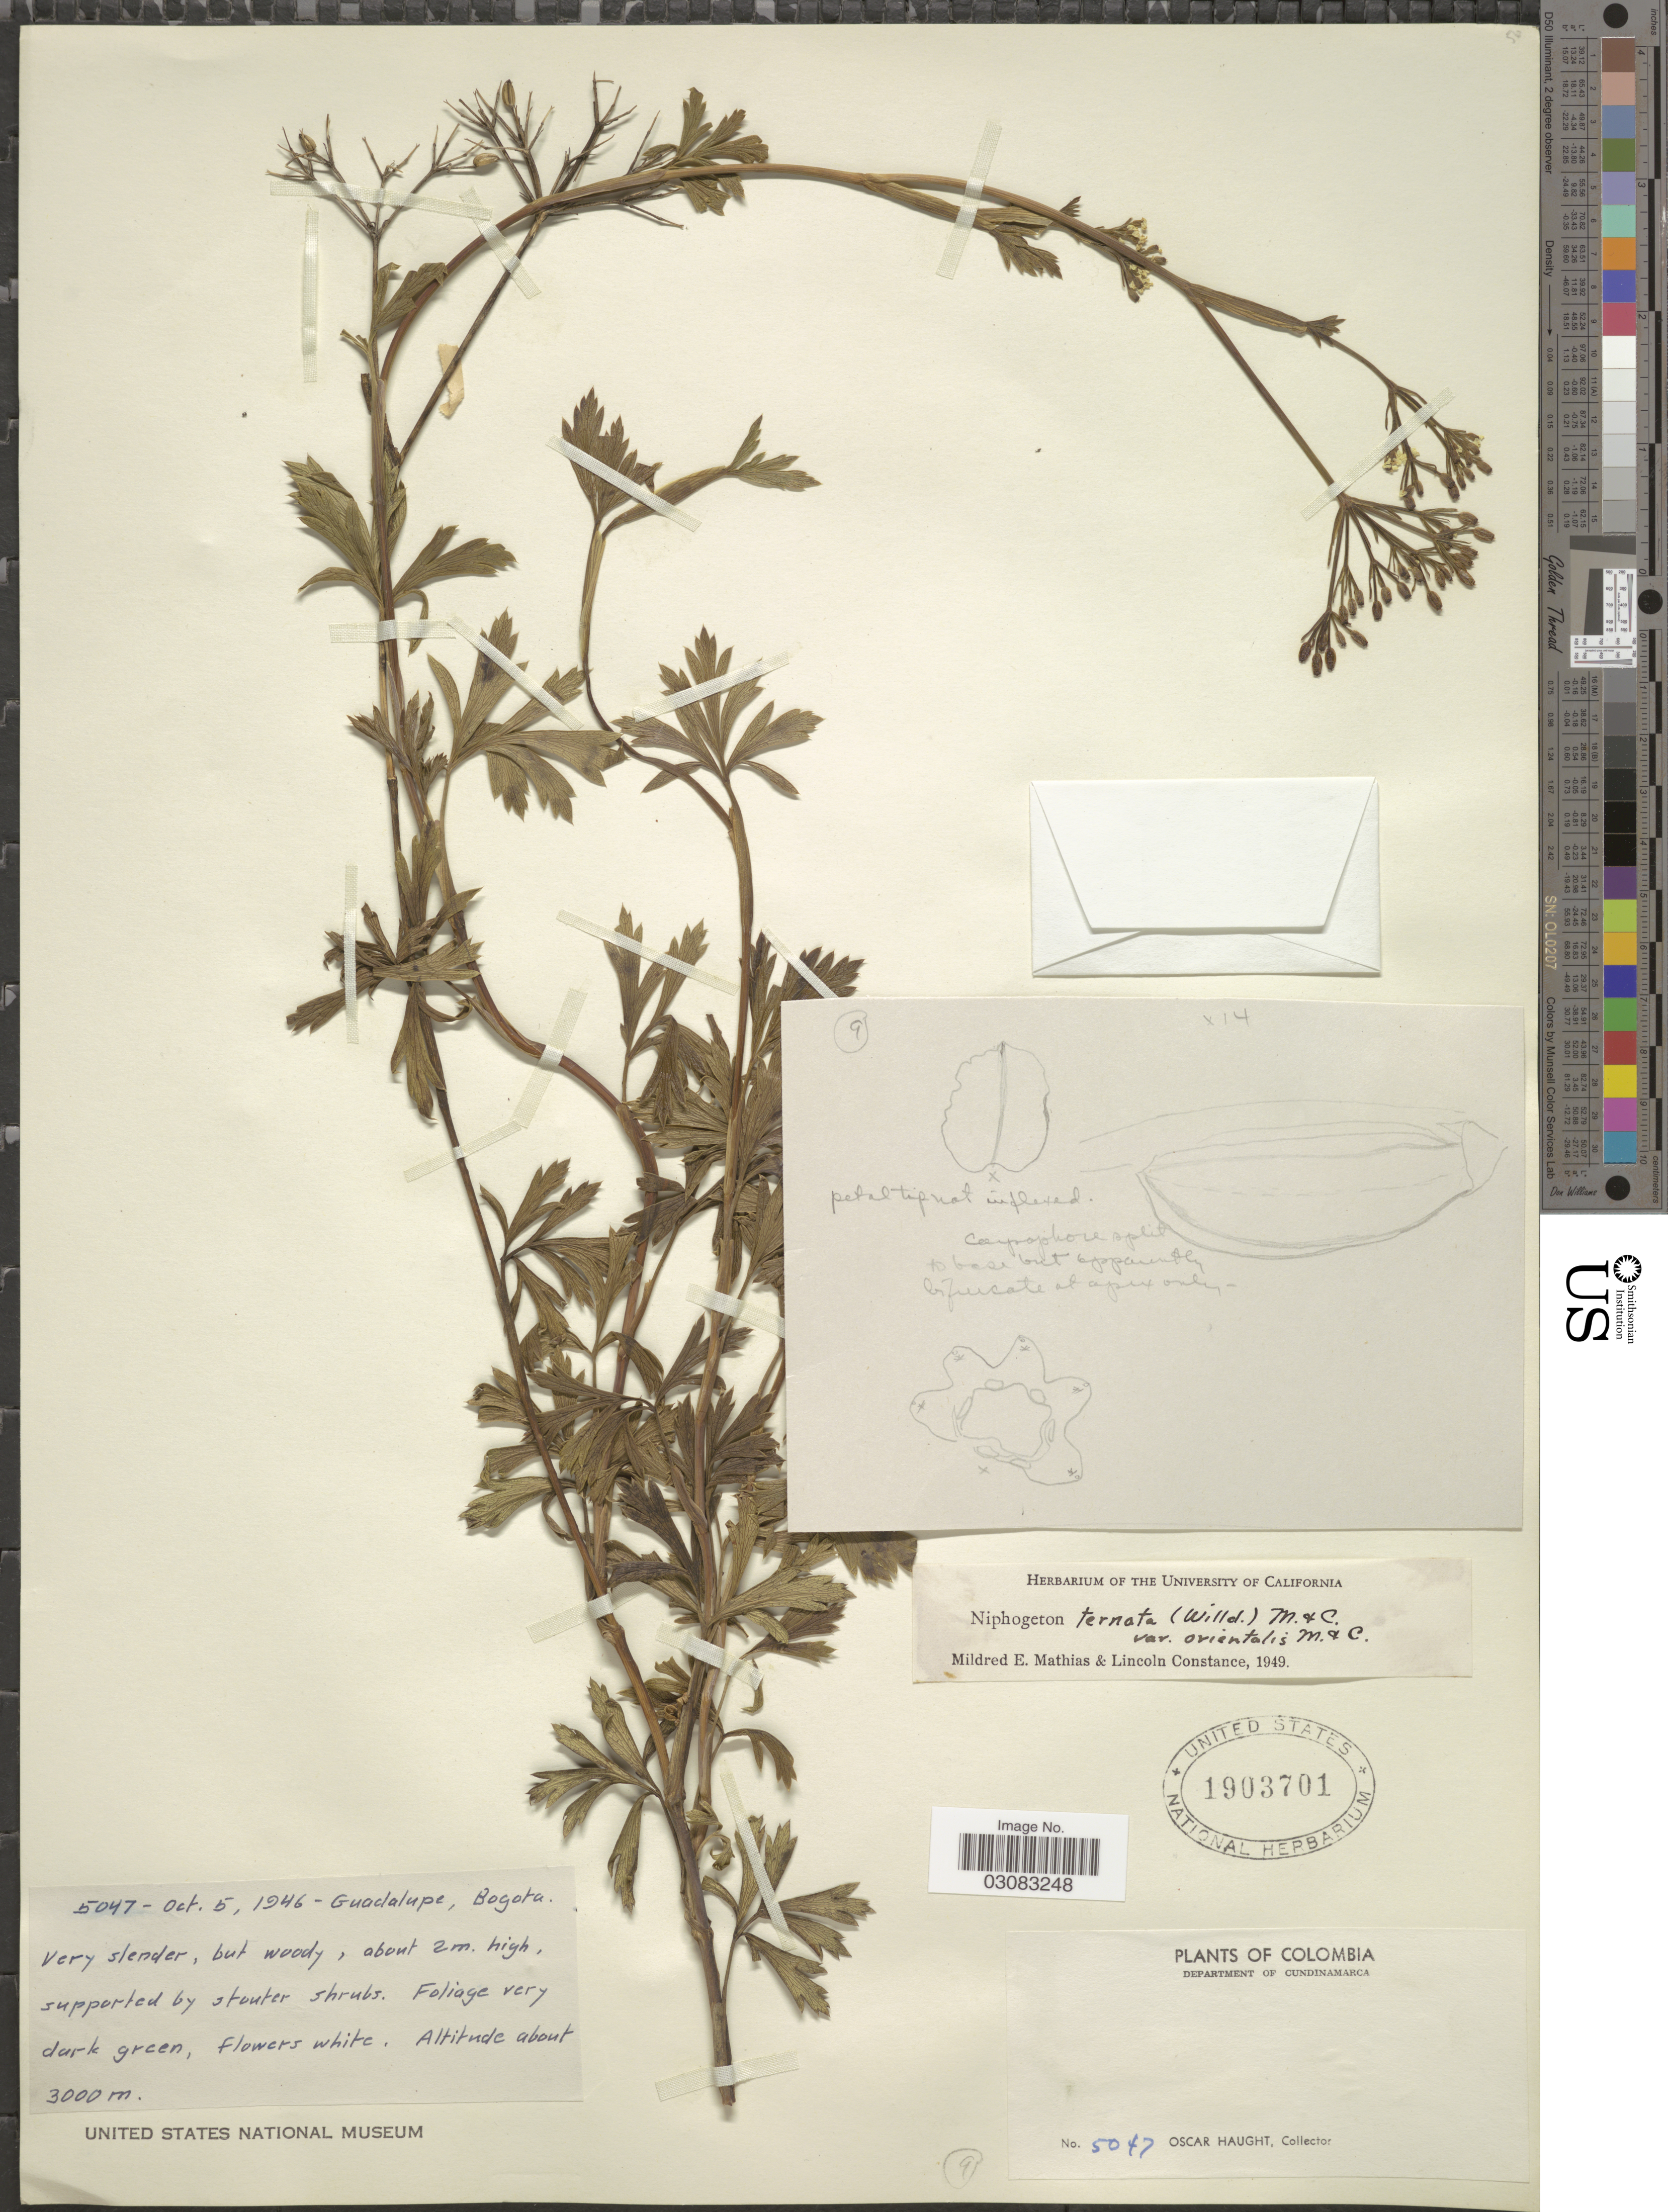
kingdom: Plantae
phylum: Tracheophyta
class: Magnoliopsida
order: Apiales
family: Apiaceae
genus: Niphogeton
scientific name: Niphogeton ternata var. orientalis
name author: Mathias & Constance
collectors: O. L. Haught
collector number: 5047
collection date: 1946-10-05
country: Colombia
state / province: Cundinamarca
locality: Guadalupe, Bogota. Department of Cundinamarca.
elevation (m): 3000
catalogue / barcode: US 1903701